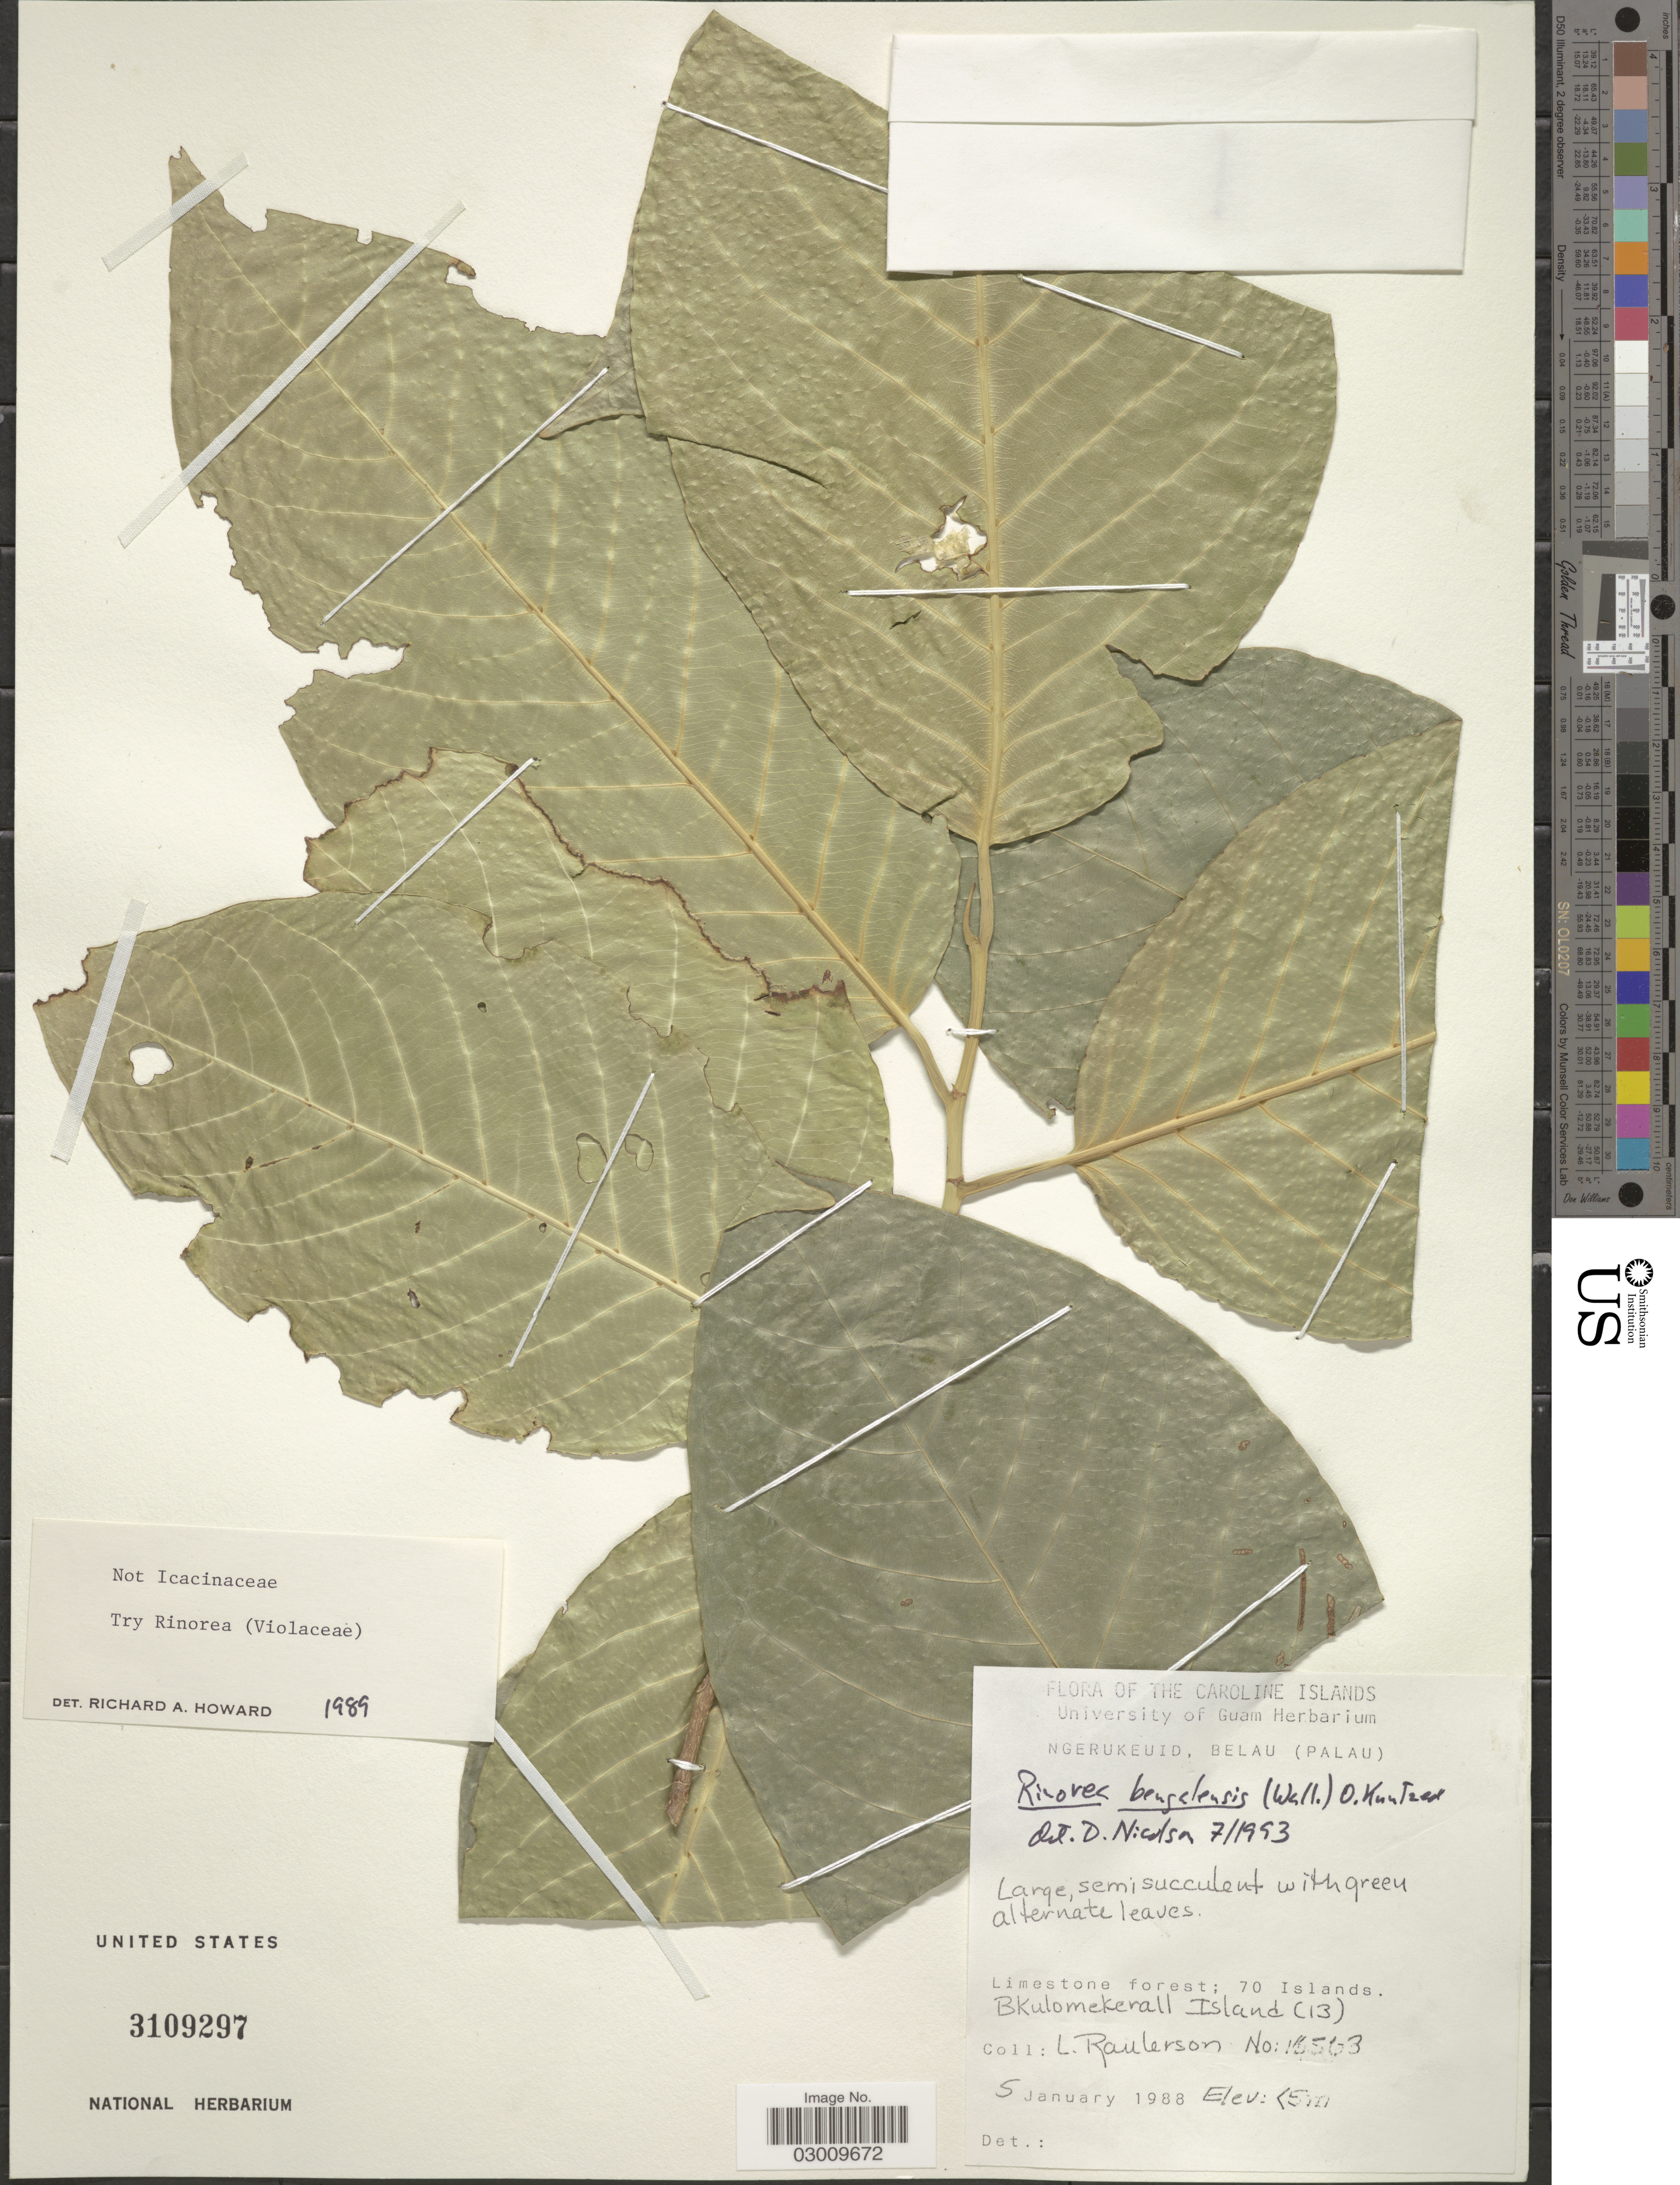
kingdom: Plantae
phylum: Tracheophyta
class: Magnoliopsida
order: Malpighiales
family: Violaceae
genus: Rinorea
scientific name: Rinorea bengalensis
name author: (Wall.) Kuntze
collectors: L. Raulerson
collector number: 16563*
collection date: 1988-01-05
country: Palau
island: Ngerukeuid [Orukuizu]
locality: Caroline Islands. Ngerukeuid, Belau (Palau). Limestone Forest; 70 Islands. Bkulomekerall Island (13).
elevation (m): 5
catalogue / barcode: US 3109297